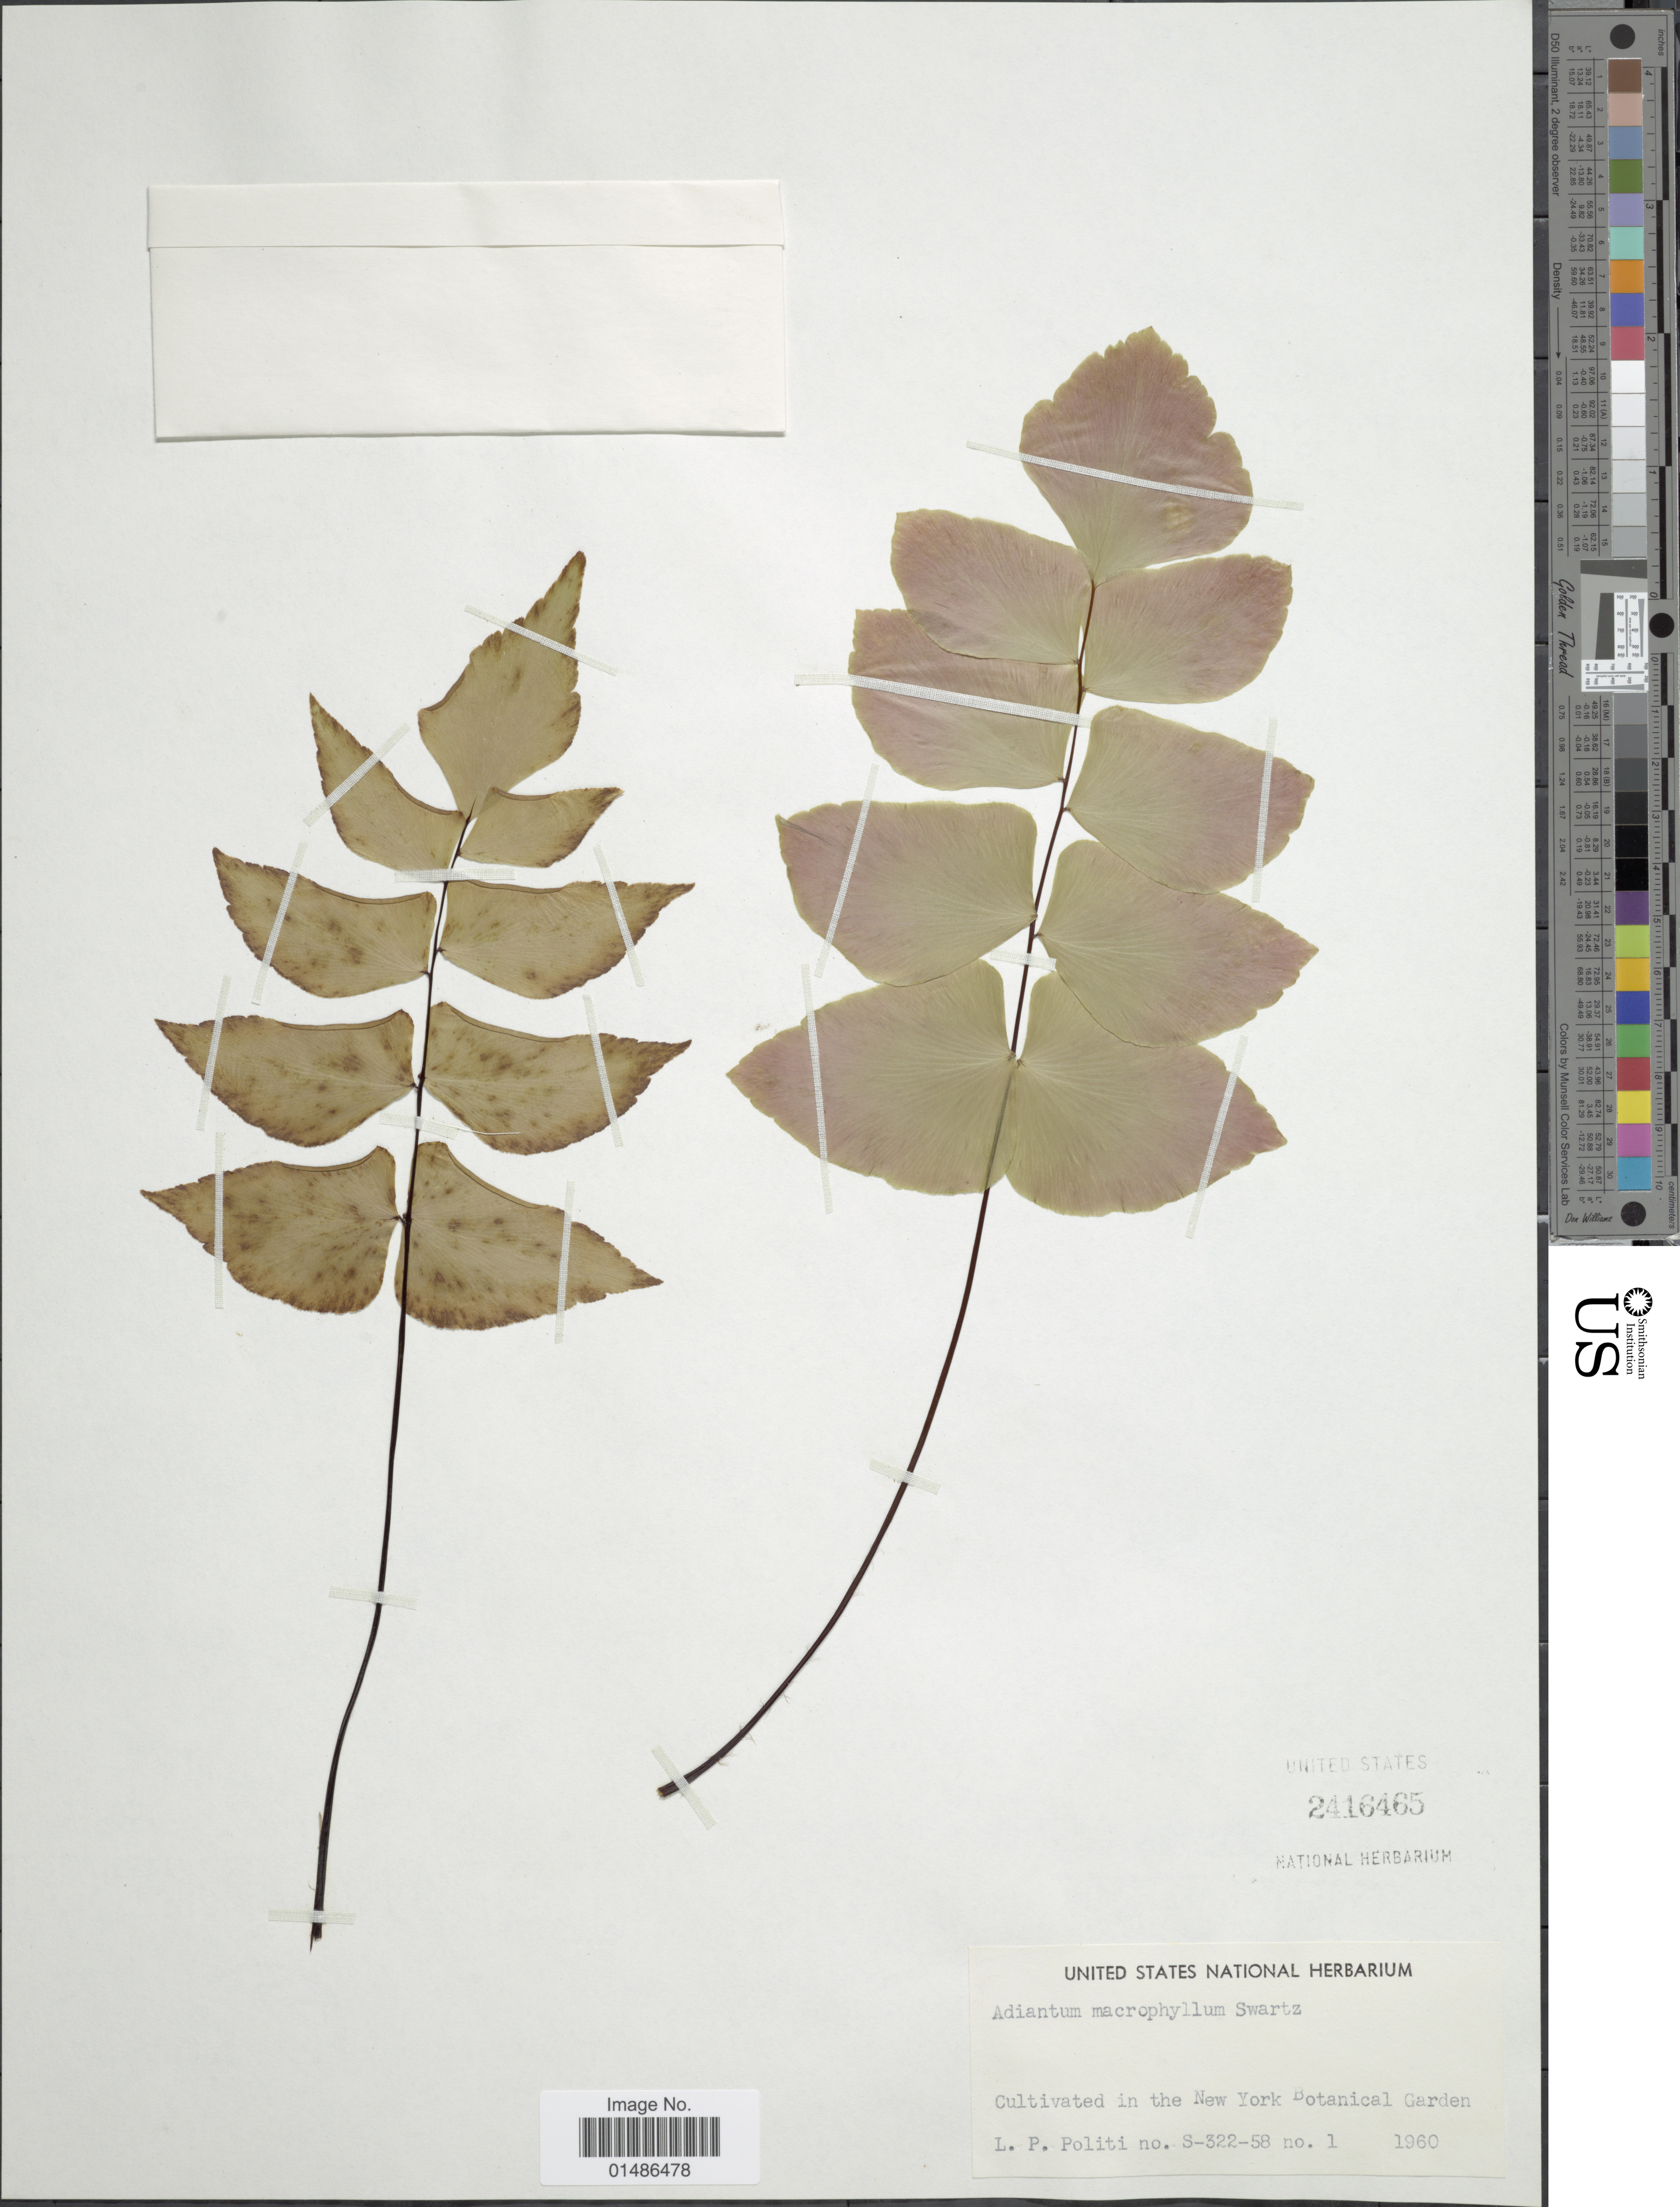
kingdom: Plantae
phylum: Tracheophyta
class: Polypodiopsida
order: Polypodiales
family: Pteridaceae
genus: Adiantum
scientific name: Adiantum macrophyllum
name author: Sw.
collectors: L. Politi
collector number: S-322-58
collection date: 1960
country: United States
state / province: New York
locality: Cultivated in the New York Botanical Garden.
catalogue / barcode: US 2416465